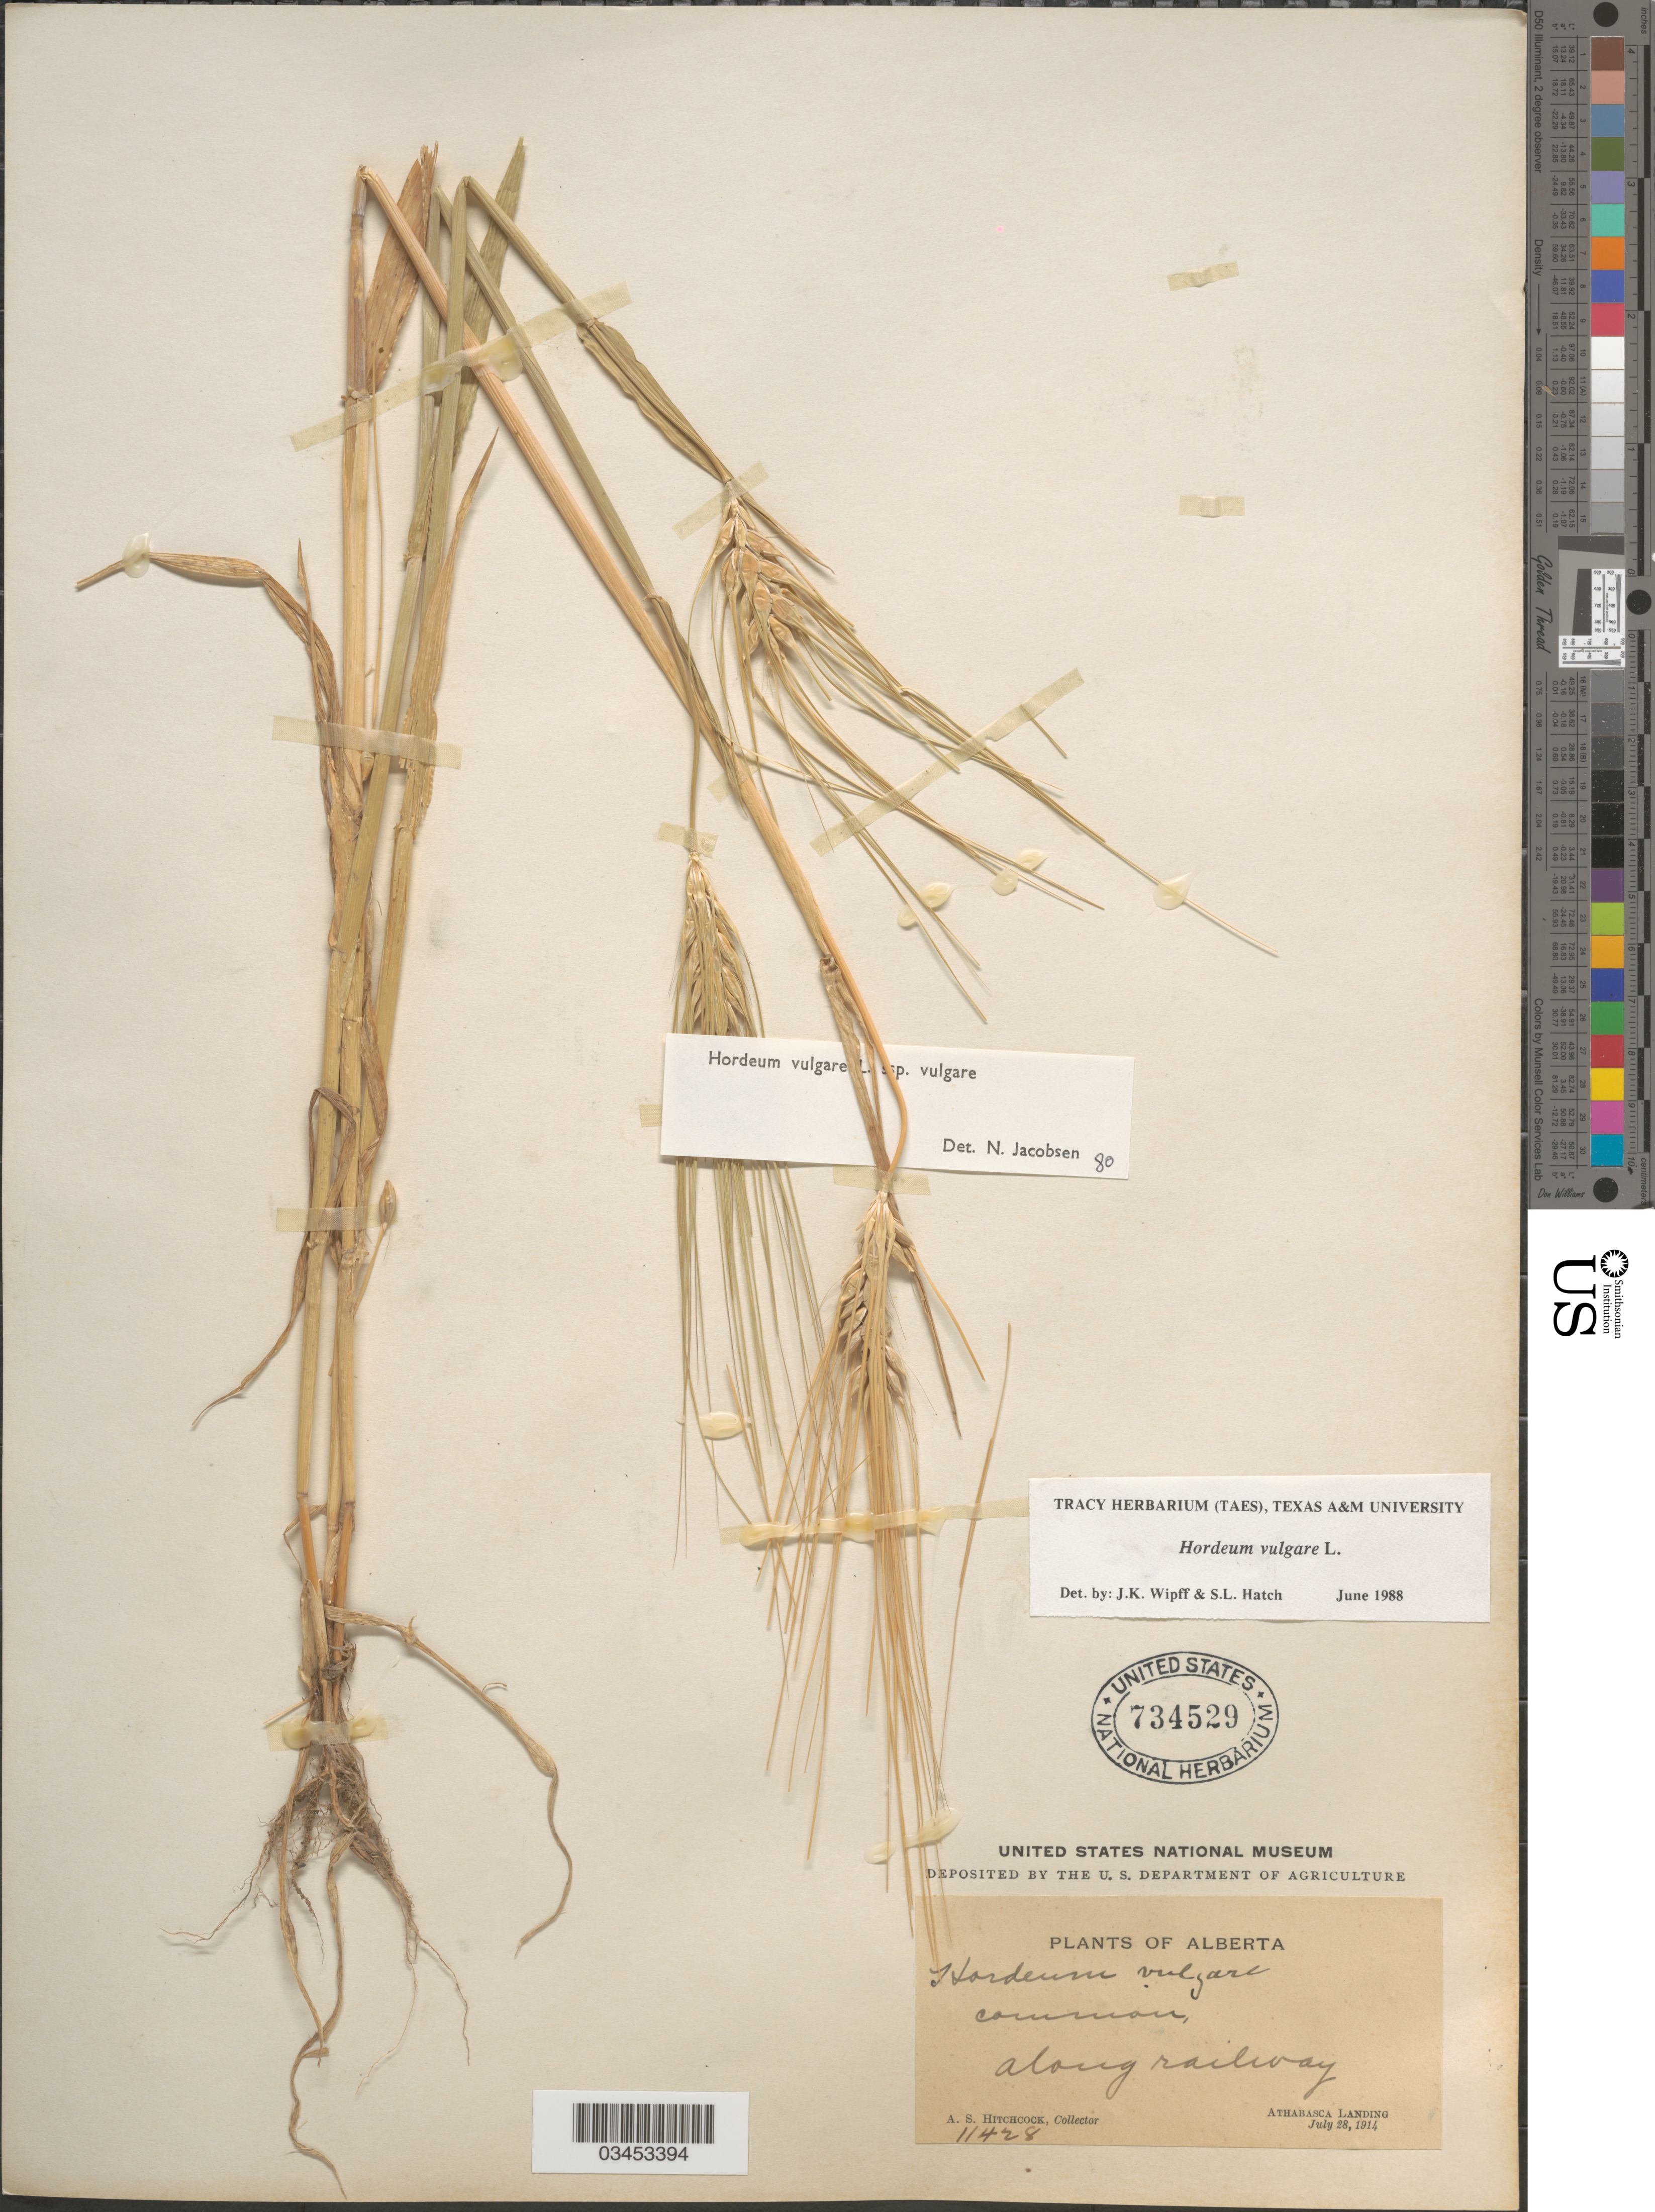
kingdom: Plantae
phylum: Tracheophyta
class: Liliopsida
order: Poales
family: Poaceae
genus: Hordeum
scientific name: Hordeum vulgare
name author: L.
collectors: A. S. Hitchcock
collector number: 11428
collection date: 1914-07-28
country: Canada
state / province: Alberta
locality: Along railway. Athabasca Landing.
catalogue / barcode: US 734529